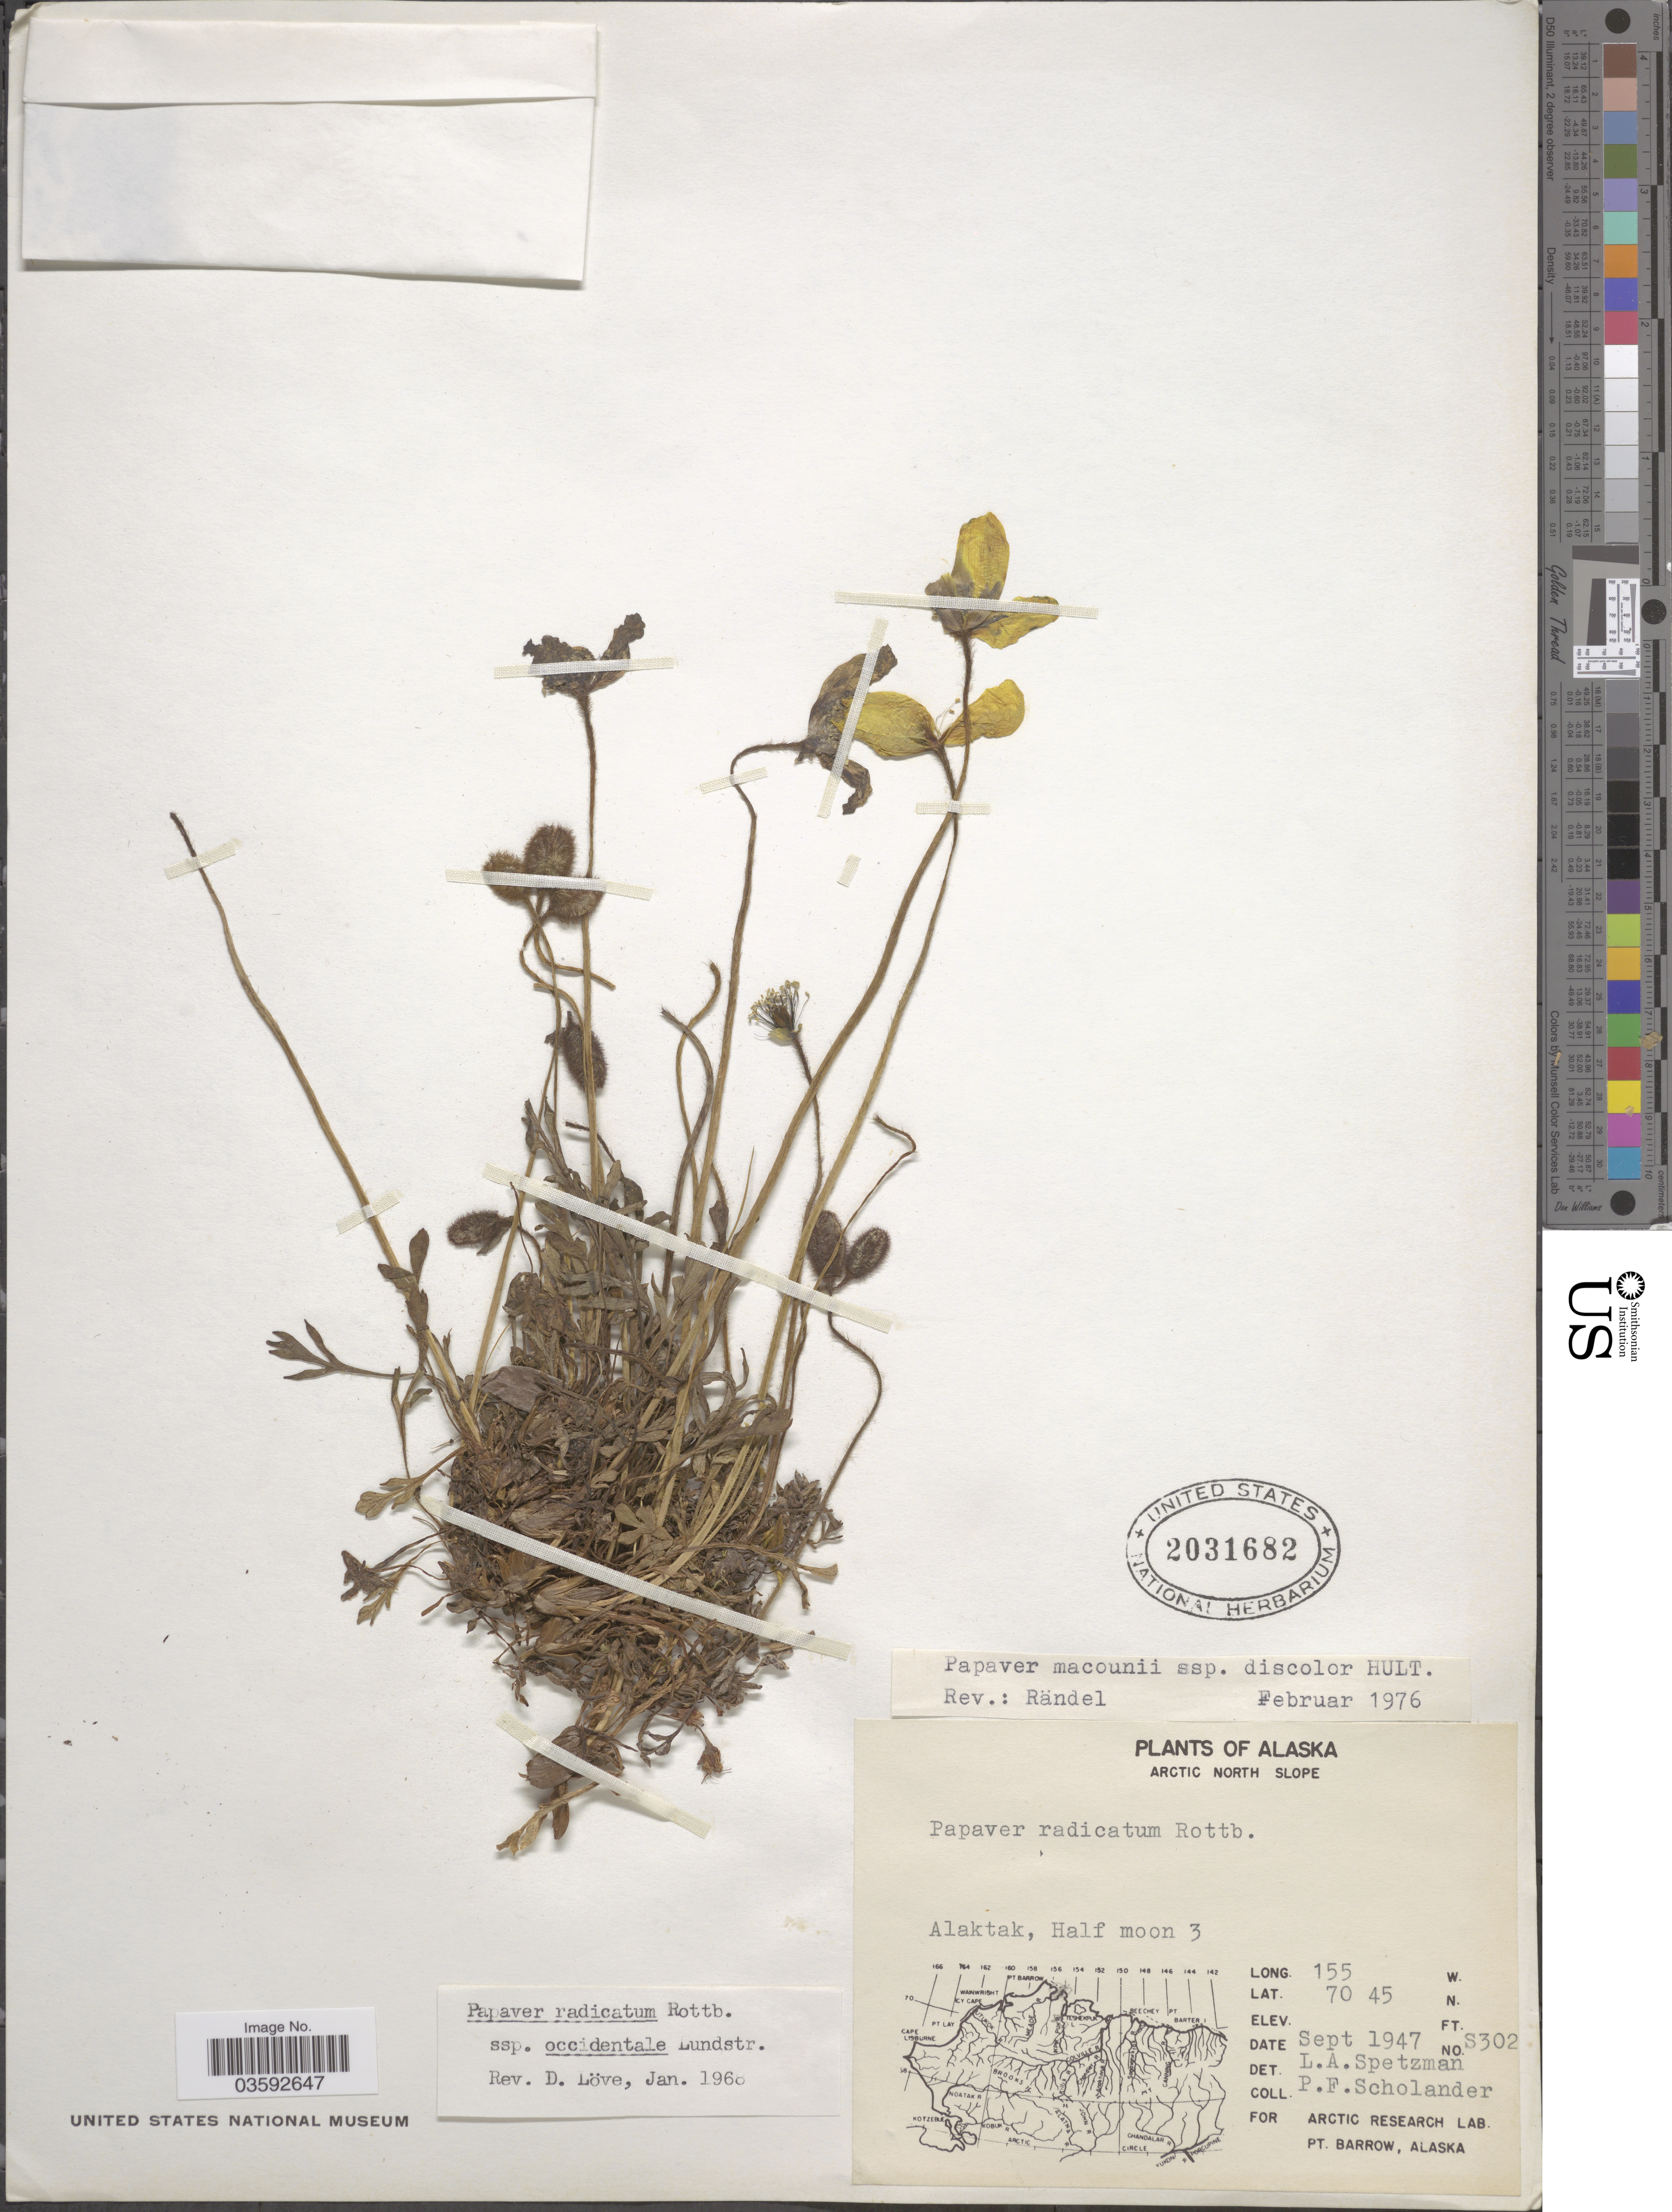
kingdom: Plantae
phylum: Tracheophyta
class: Magnoliopsida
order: Ranunculales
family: Papaveraceae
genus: Papaver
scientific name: Papaver macounii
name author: Greene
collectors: P. Scholander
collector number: S302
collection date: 1947-09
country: United States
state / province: Alaska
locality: Arctic North Slope. Alaktak, Half moon 3.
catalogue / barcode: US 2031682